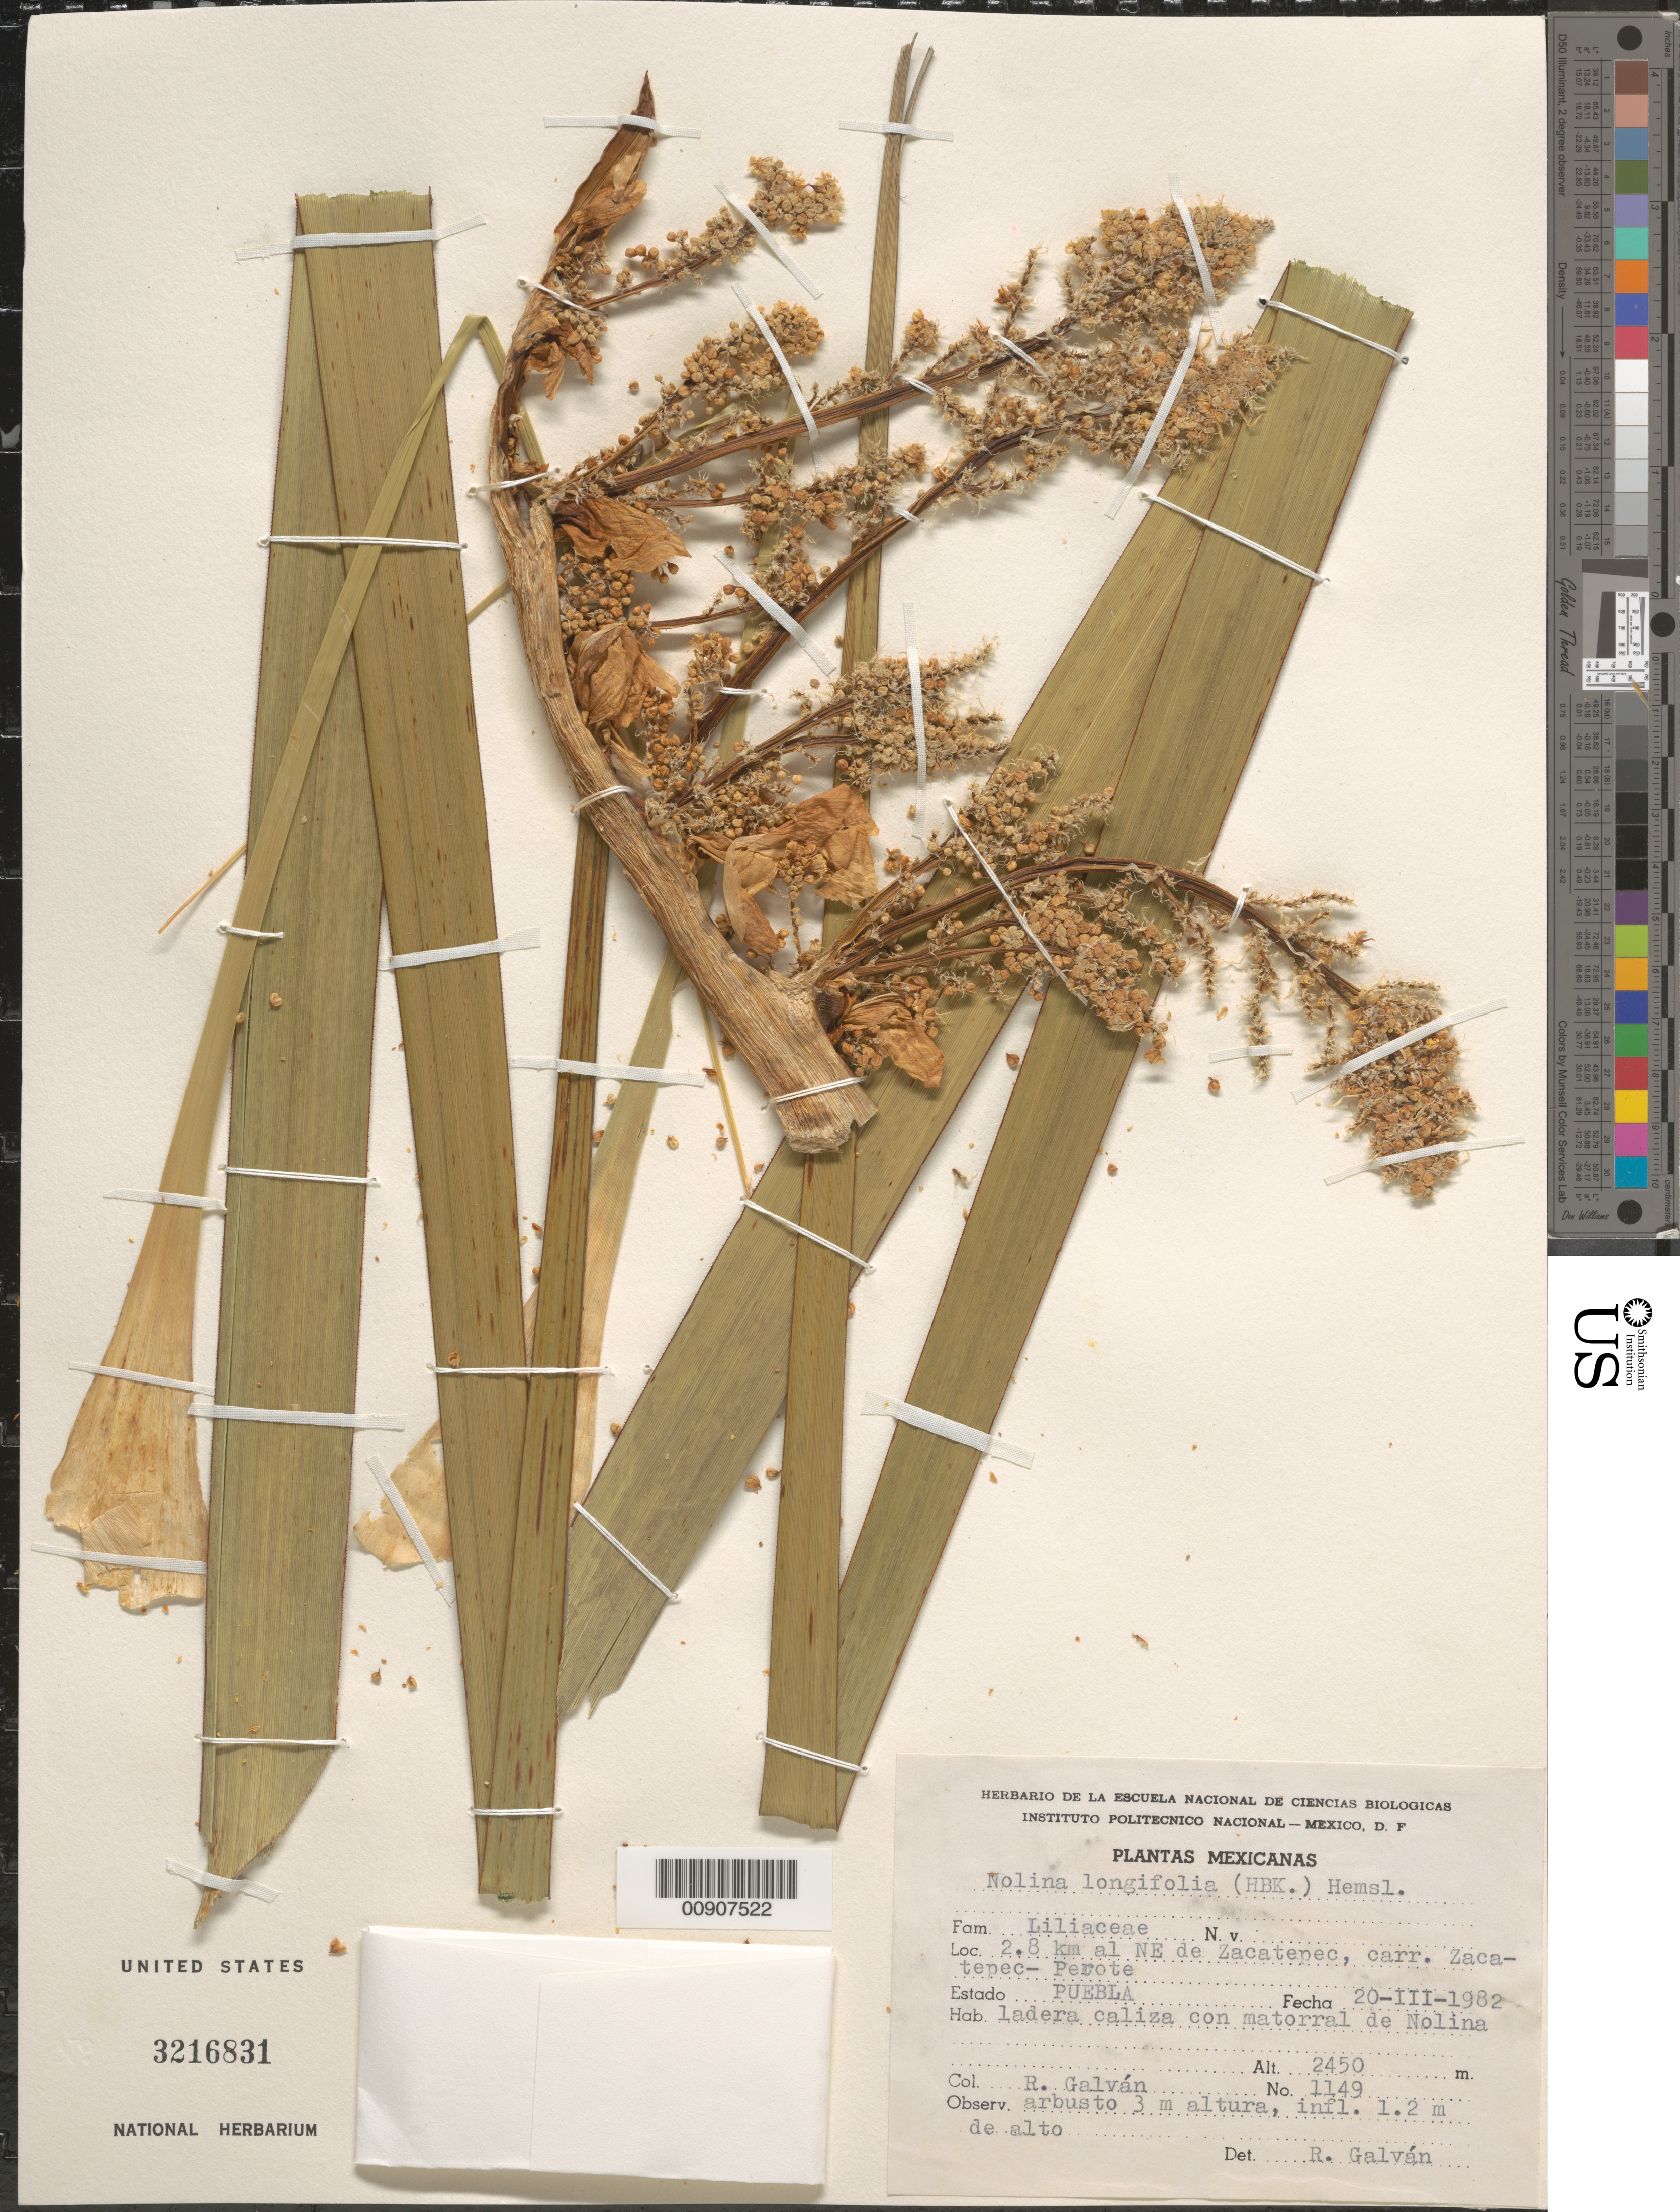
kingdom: Plantae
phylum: Tracheophyta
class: Liliopsida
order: Asparagales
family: Asparagaceae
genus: Nolina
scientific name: Nolina longifolia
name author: (Schult.) J.H. Hemsl.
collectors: R. Galván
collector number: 1149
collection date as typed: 20 Mar 1982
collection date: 1982-03-20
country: Mexico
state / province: Puebla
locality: Puebla: 2.8 km al NE de Zacatepec, carr. Zacatepec-Perote.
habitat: Ladera caliza con matorral de Nolina.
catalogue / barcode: US 3216831